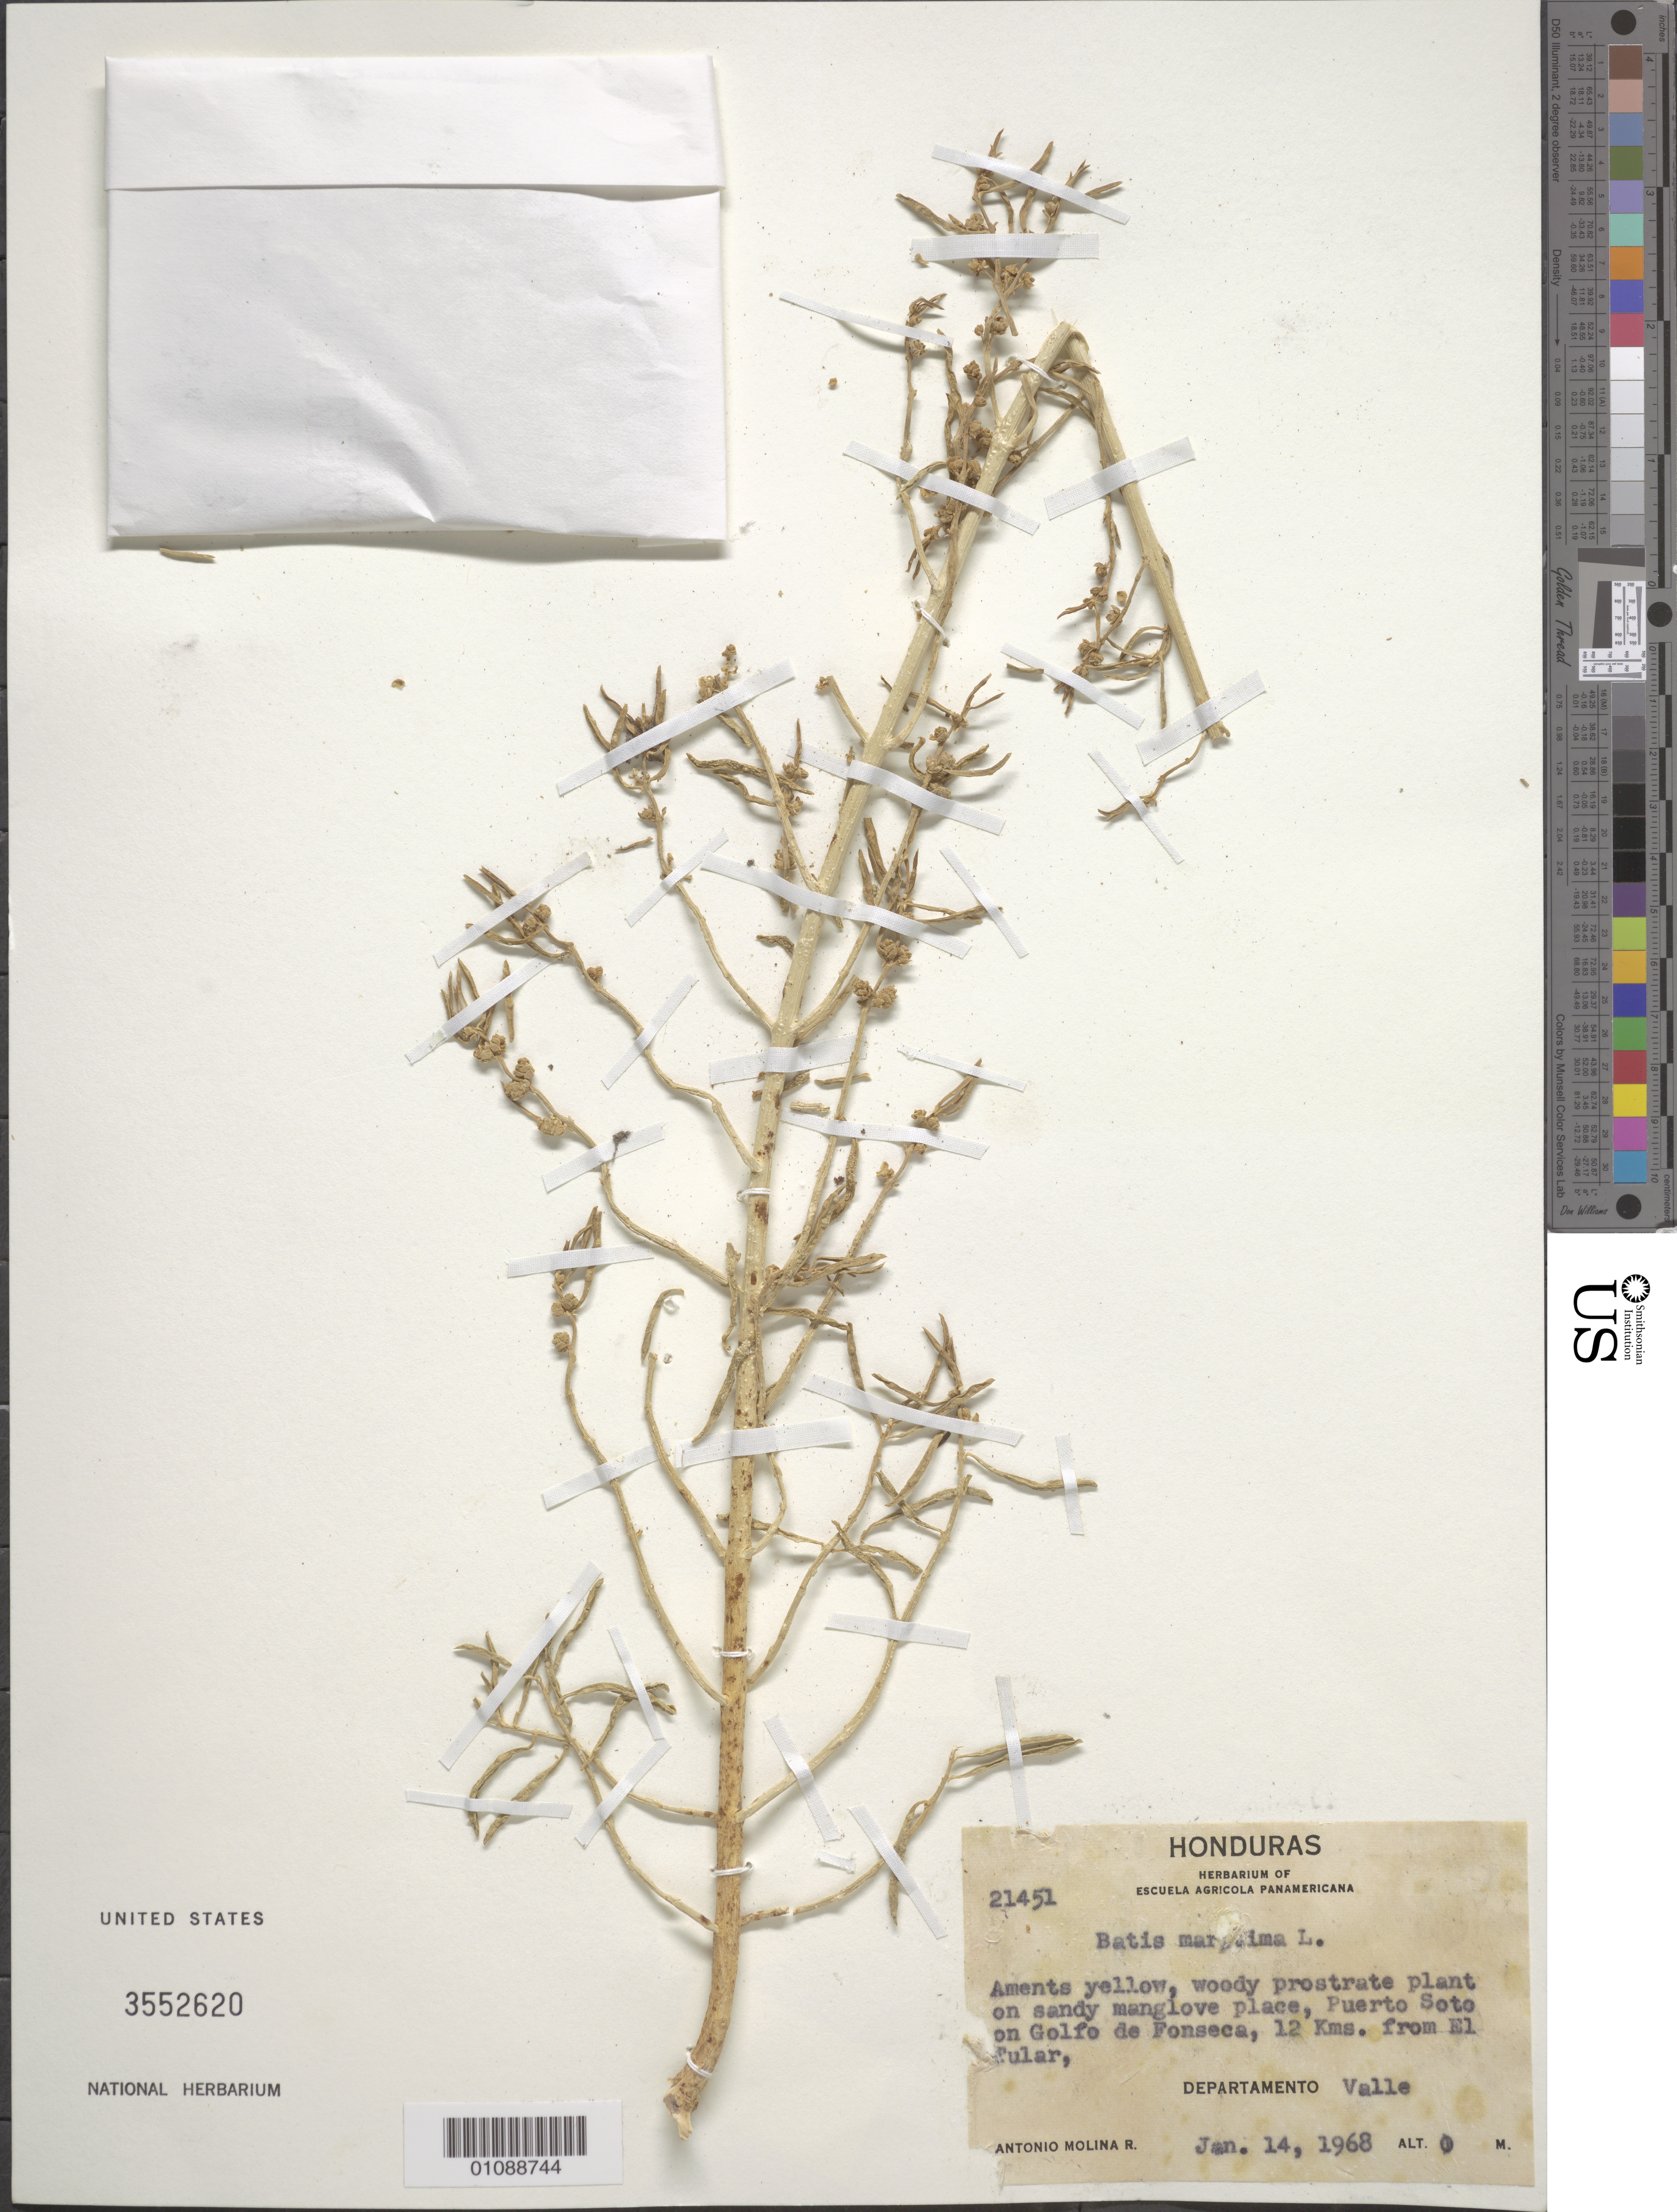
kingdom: Plantae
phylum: Tracheophyta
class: Magnoliopsida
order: Brassicales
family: Bataceae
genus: Batis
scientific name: Batis maritima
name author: L.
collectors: A. Molina R.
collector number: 21451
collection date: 1968-01-14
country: Honduras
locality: Puerto Soto on Golfo de Fonseca (note: province either Valle or Choluteca)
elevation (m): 0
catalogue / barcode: US 3552620